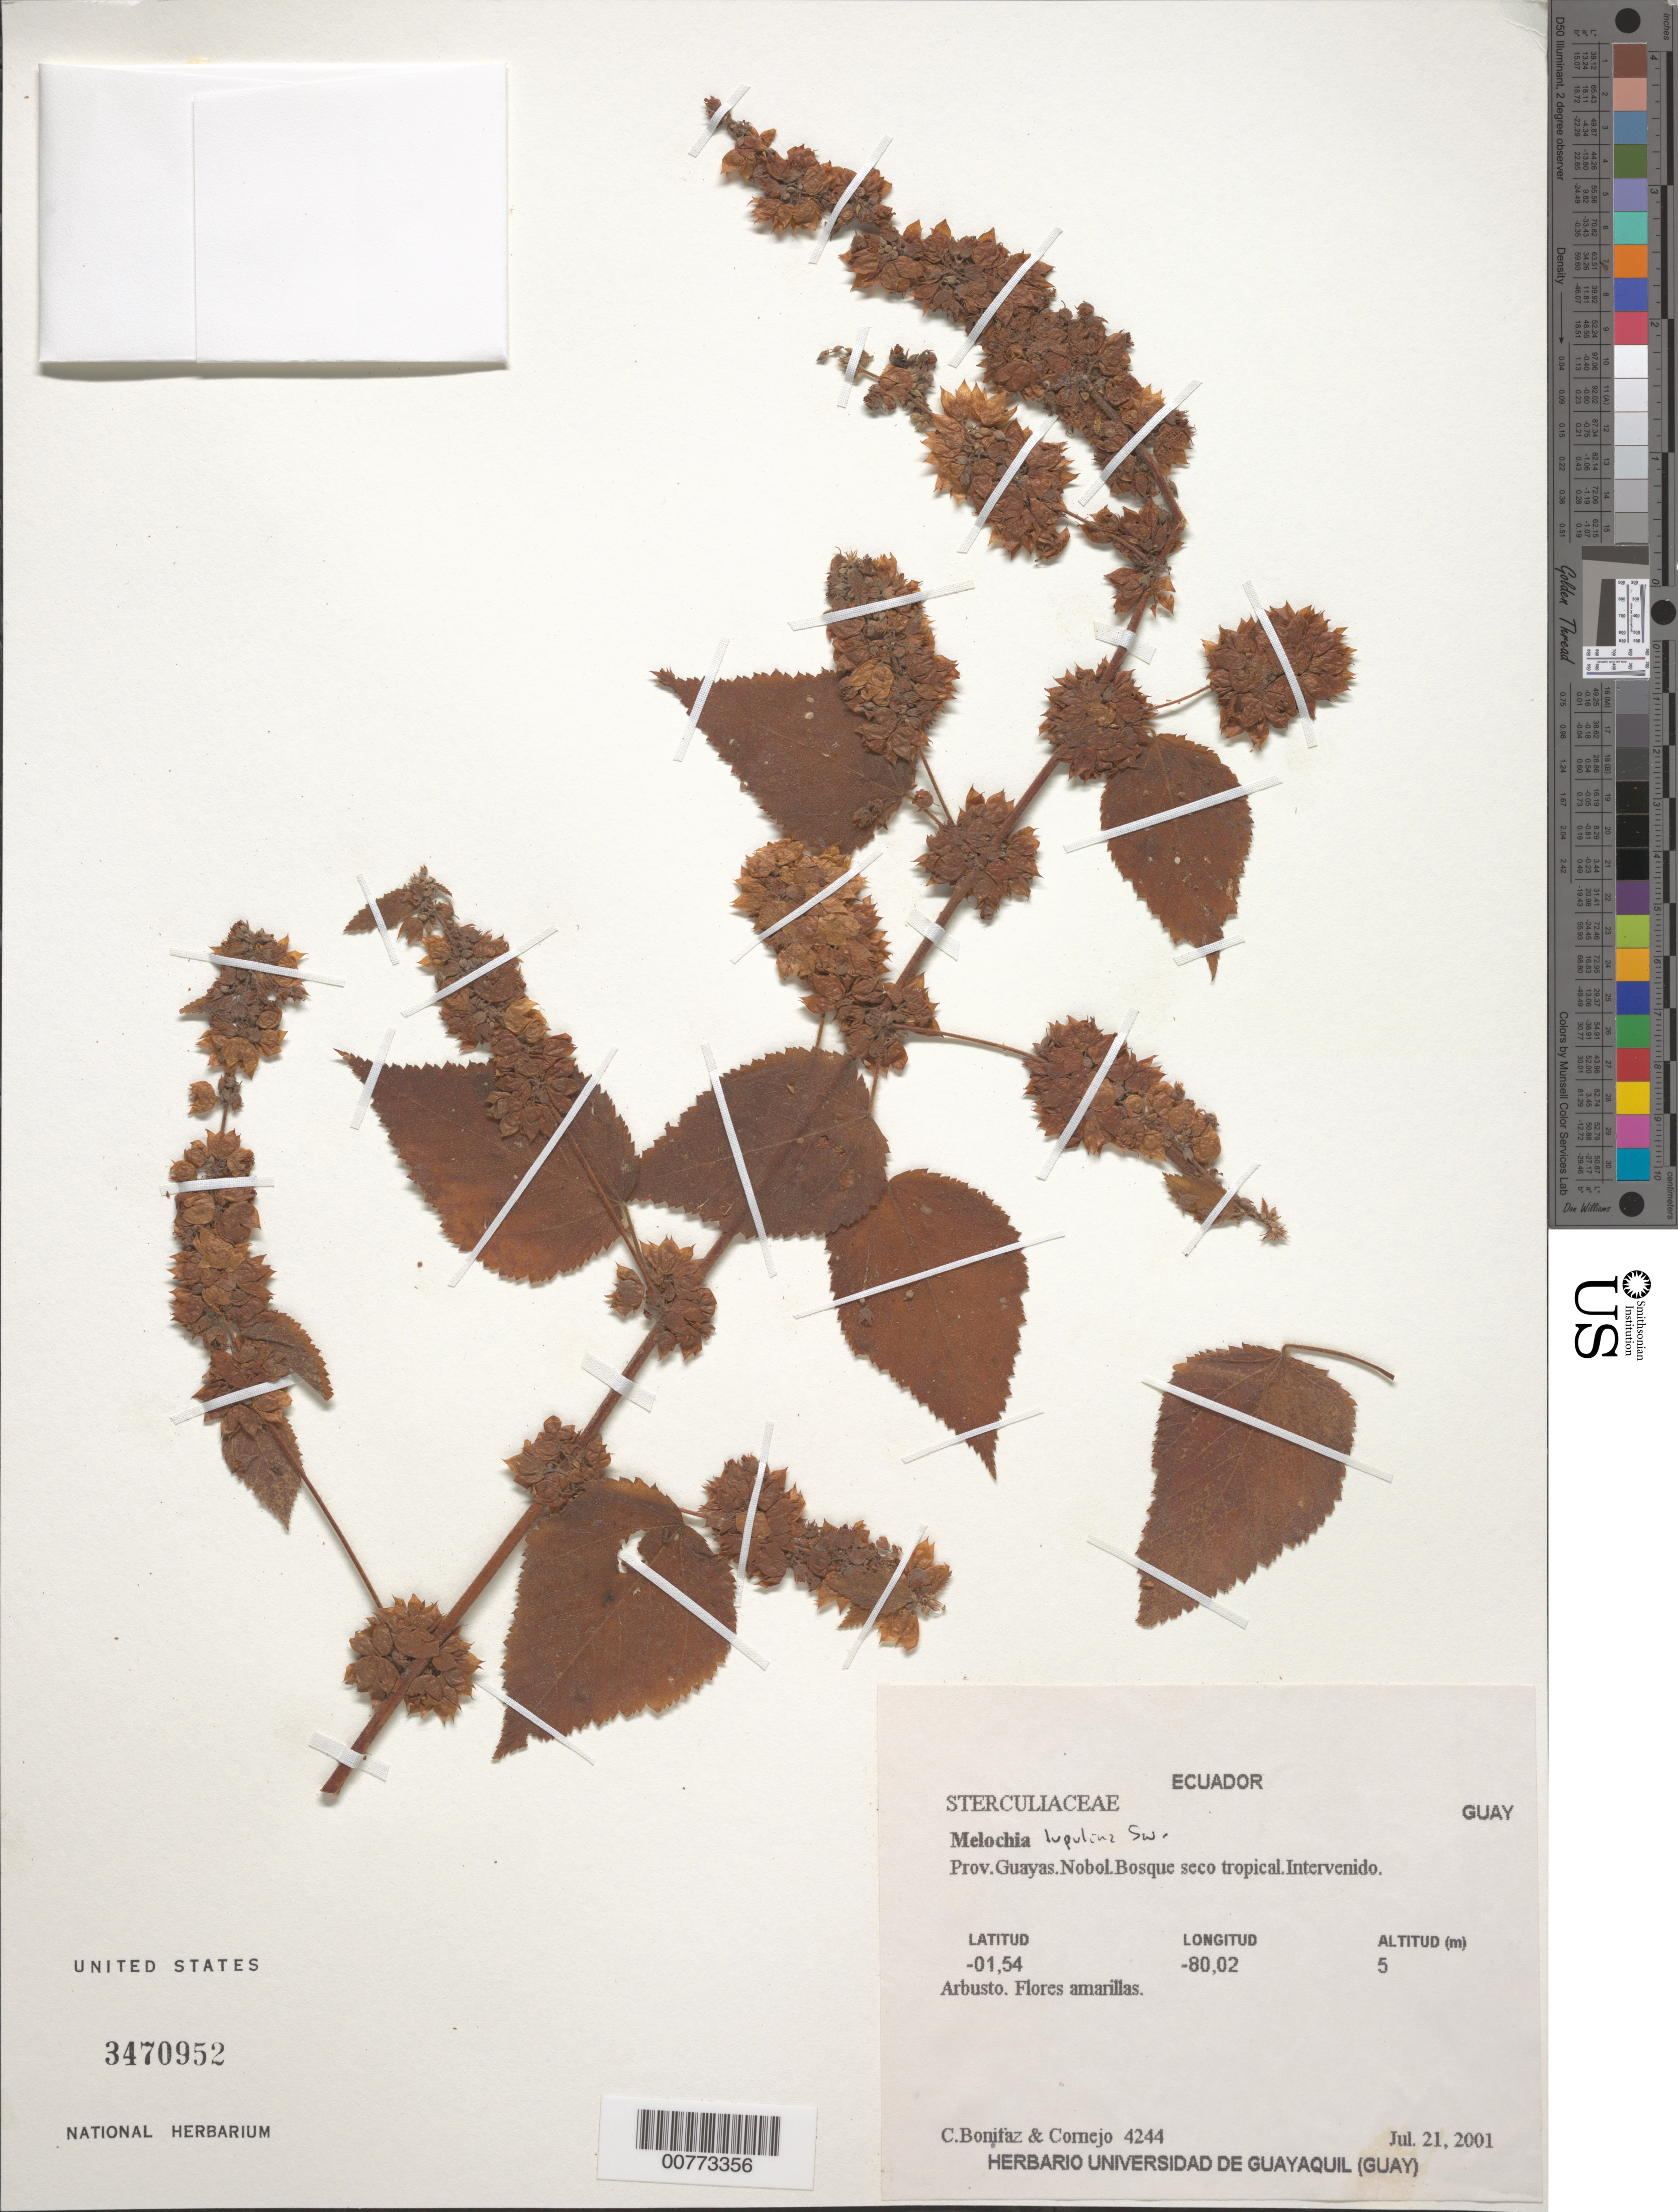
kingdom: Plantae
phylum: Tracheophyta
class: Magnoliopsida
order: Malvales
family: Malvaceae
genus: Melochia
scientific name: Melochia lupulina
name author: Sw.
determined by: Dorr, L. J., (BOT), Smithsonian Institution - National Museum of Natural History (UNITED STATES)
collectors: C. Bonitáz & X. F. Cornejo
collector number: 4244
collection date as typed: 21 Jul 2001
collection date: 2001-07-21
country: Ecuador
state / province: Guayas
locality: Nobol.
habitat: Bosque seco tropical. Intervenido.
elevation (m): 5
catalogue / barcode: US 3470952